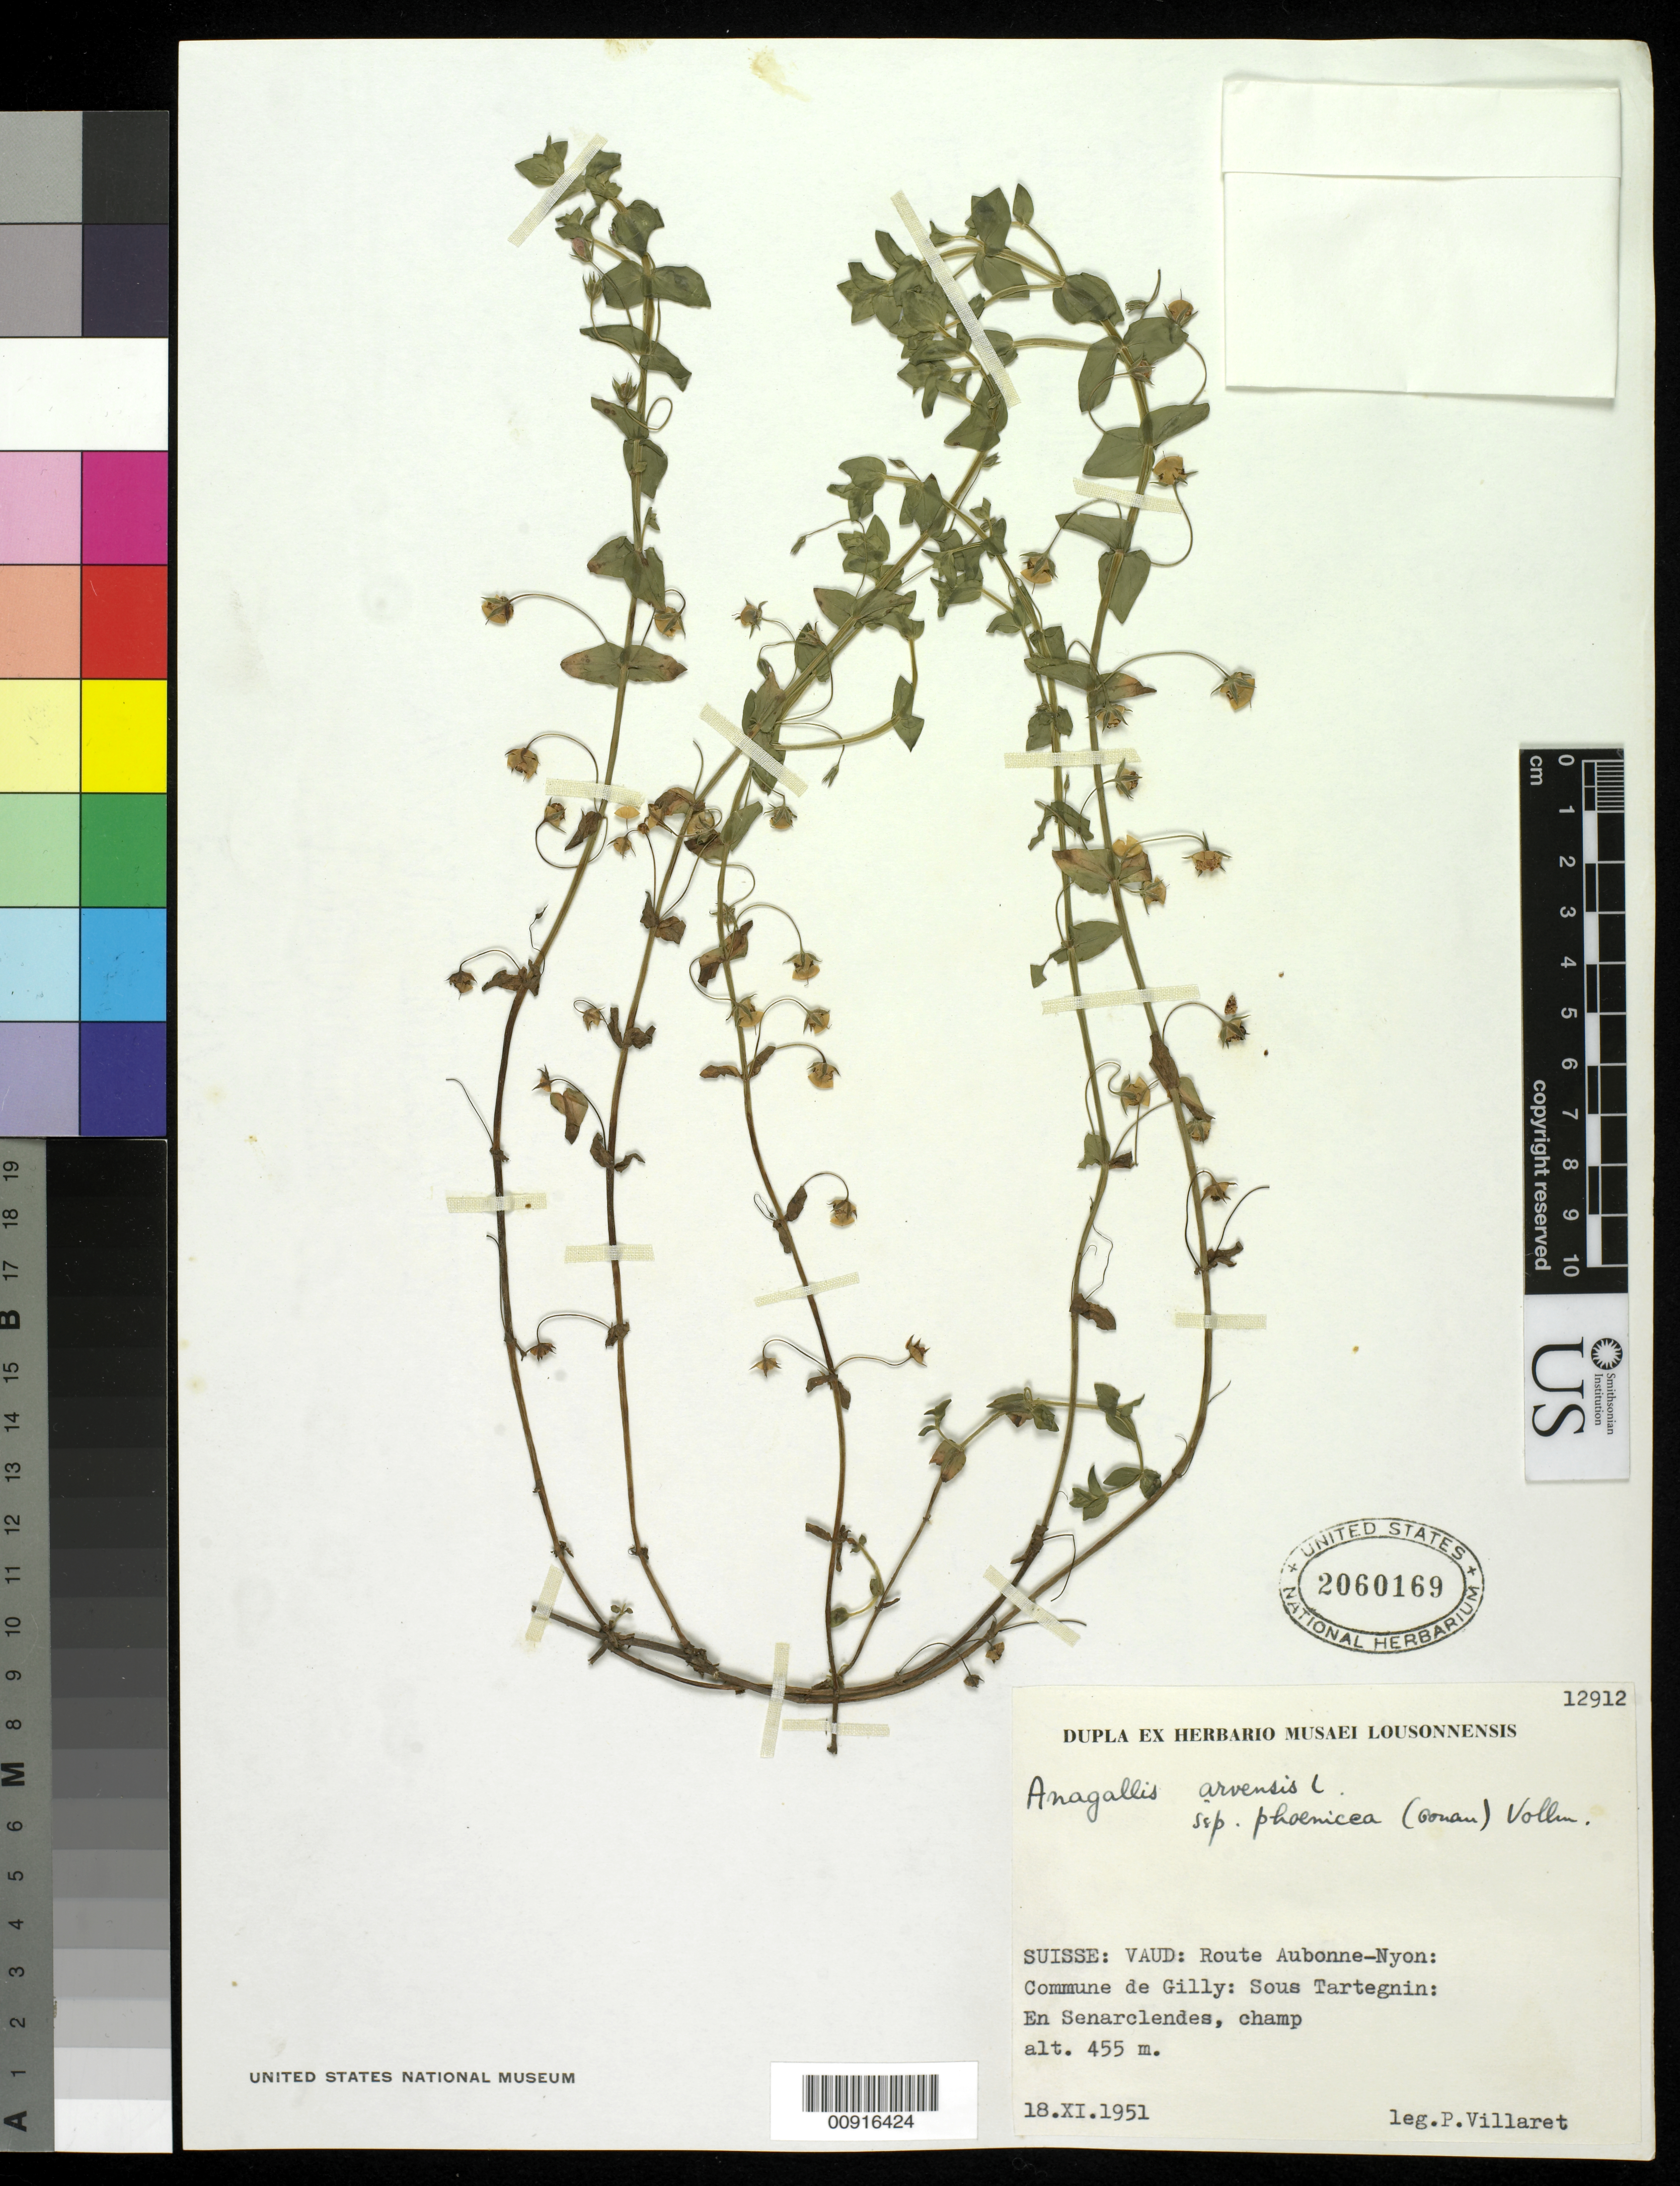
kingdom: Plantae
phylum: Tracheophyta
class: Magnoliopsida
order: Ericales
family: Primulaceae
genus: Anagallis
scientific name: Anagallis arvensis subsp. phoenicea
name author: (Scop.) Vollm.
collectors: P. Villaret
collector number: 12912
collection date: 1951-11-18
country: Switzerland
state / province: Vaud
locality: Route Aubonne-Nyon: Commune de Gilly: Sur Tartegnin; En Senarclendes, champ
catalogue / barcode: US 2060169